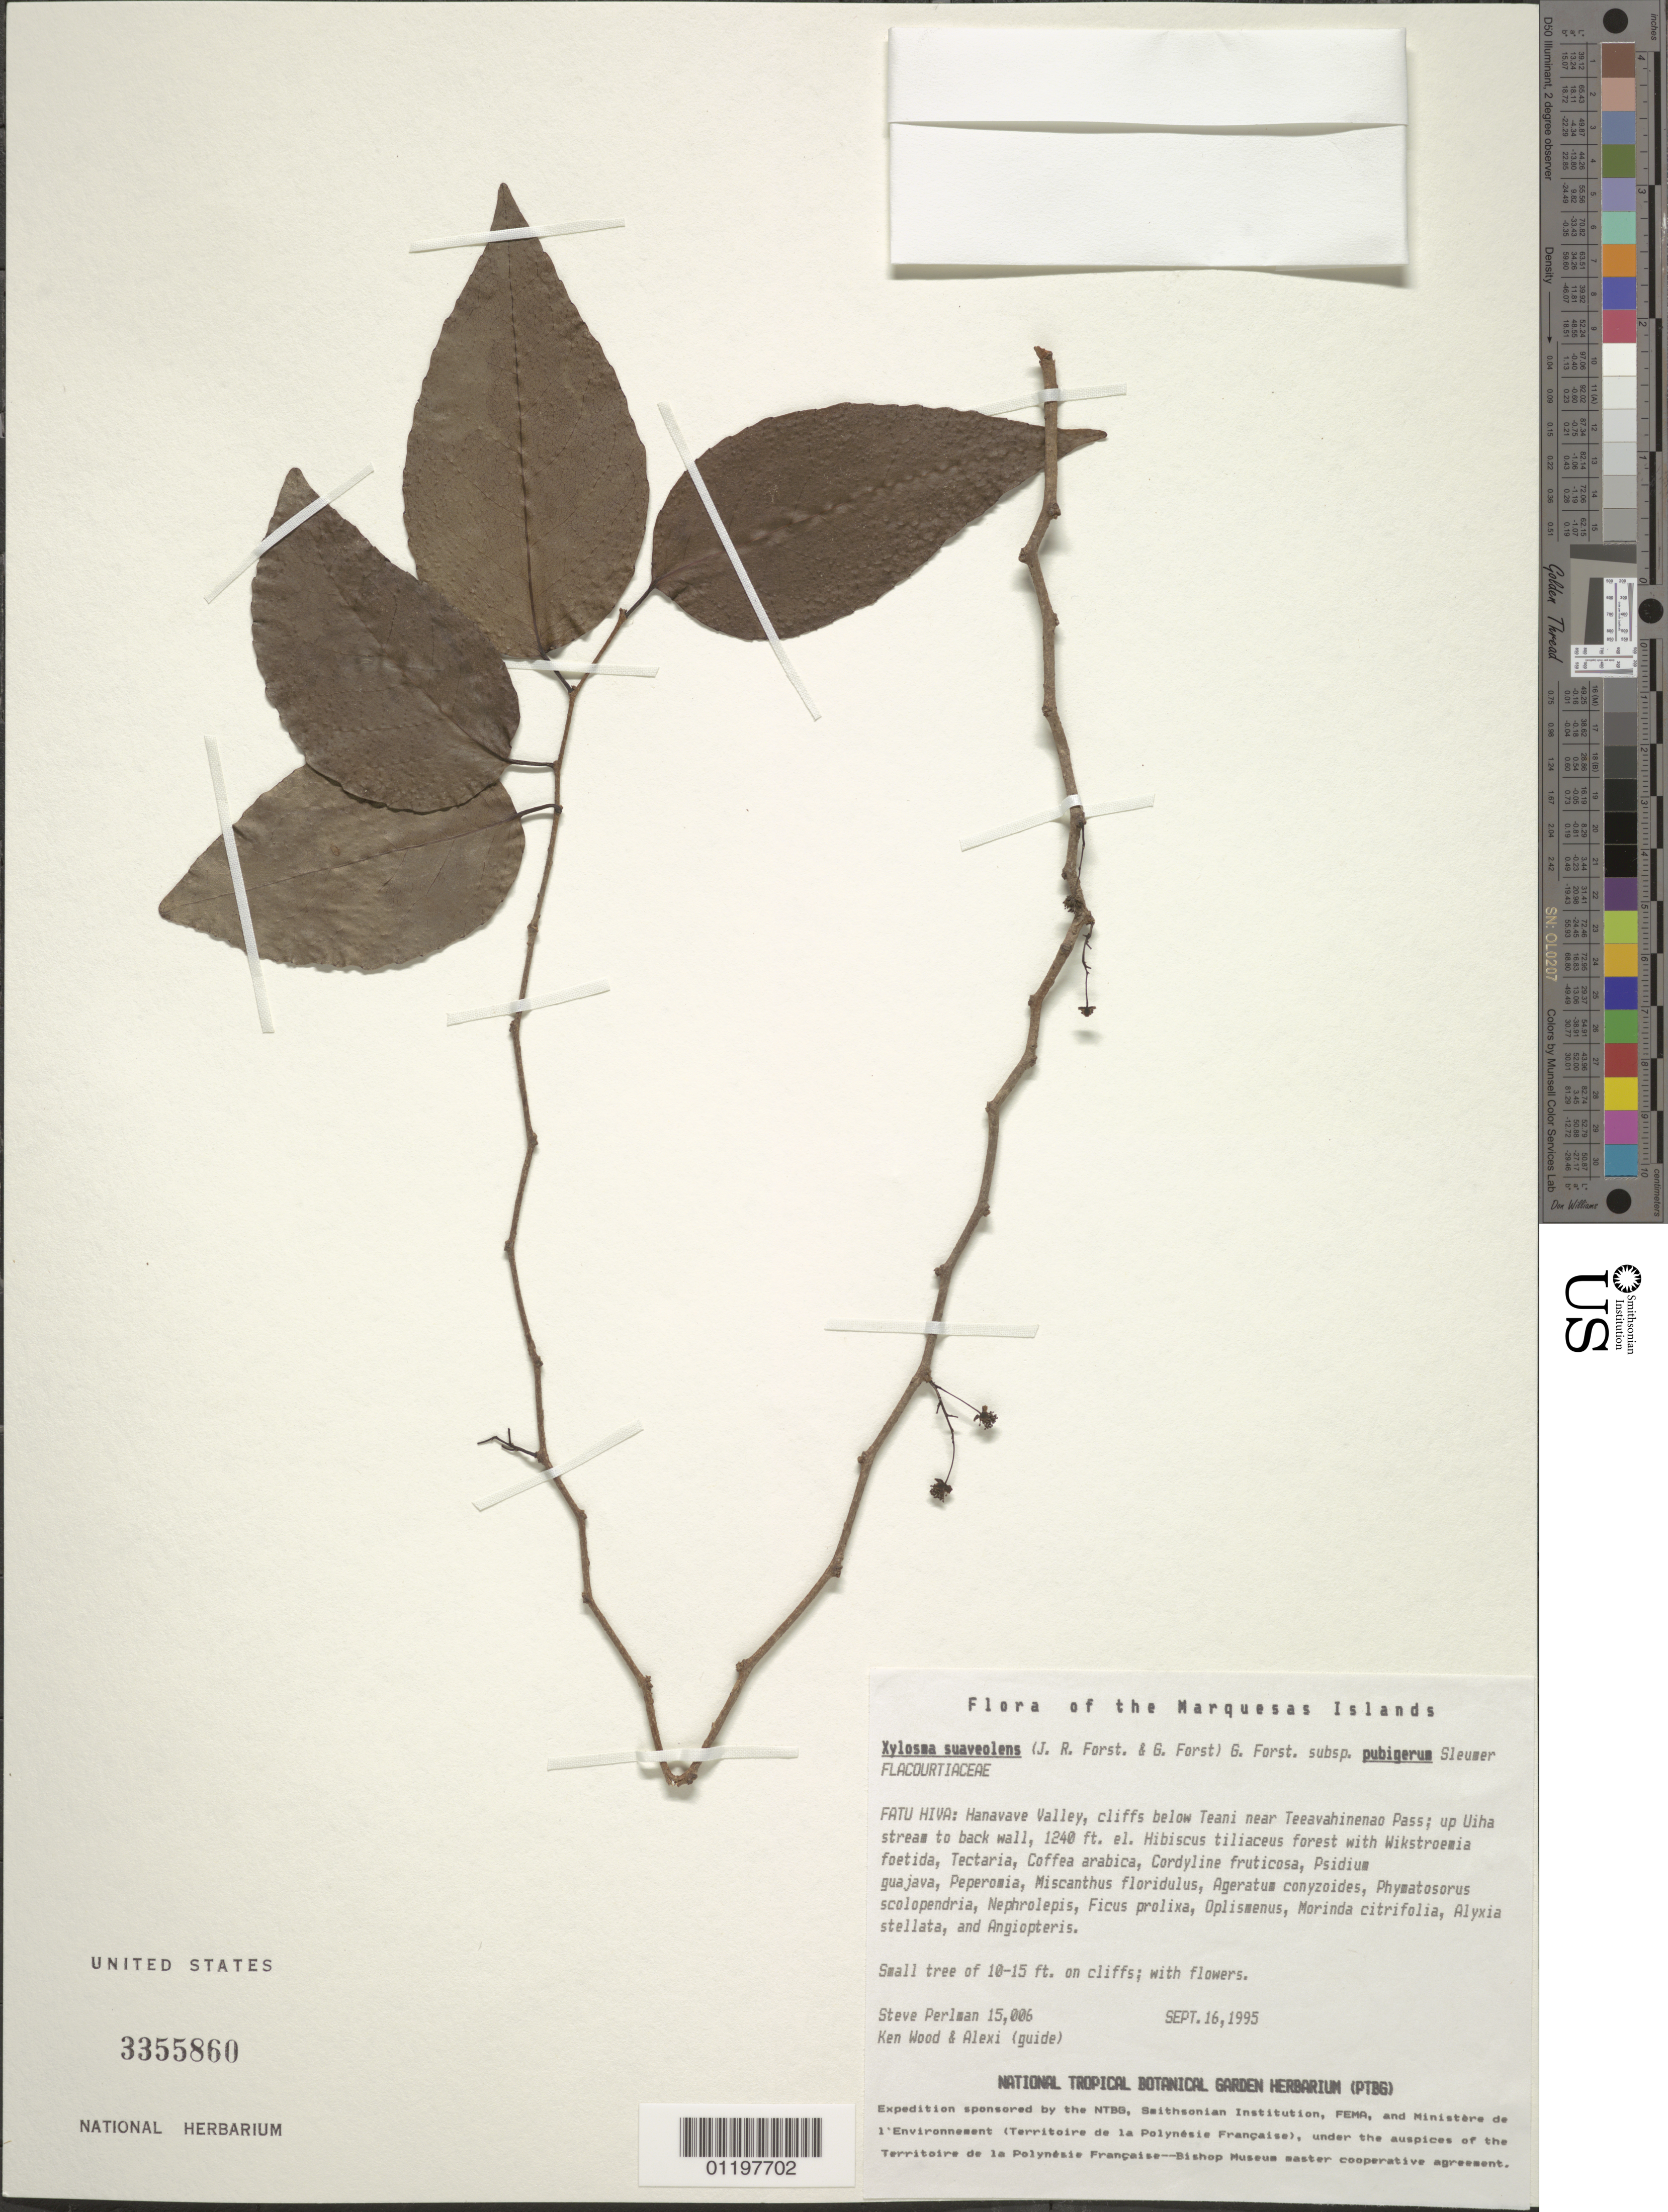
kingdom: Plantae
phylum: Tracheophyta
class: Magnoliopsida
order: Malpighiales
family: Salicaceae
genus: Xylosma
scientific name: Xylosma suaveolens subsp. pubigera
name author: Sleumer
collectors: S. P. Perlman, K. R. Wood & A. (guide)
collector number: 15006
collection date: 1995-09-16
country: French Polynesia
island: Fatu Hiva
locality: Hanavave Valley, cliffs below Teani, near Teeavahinenao Pass, up Uiha stream to back wall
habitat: In Hibiscus tiliaceus forest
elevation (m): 378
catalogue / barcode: US 3355860